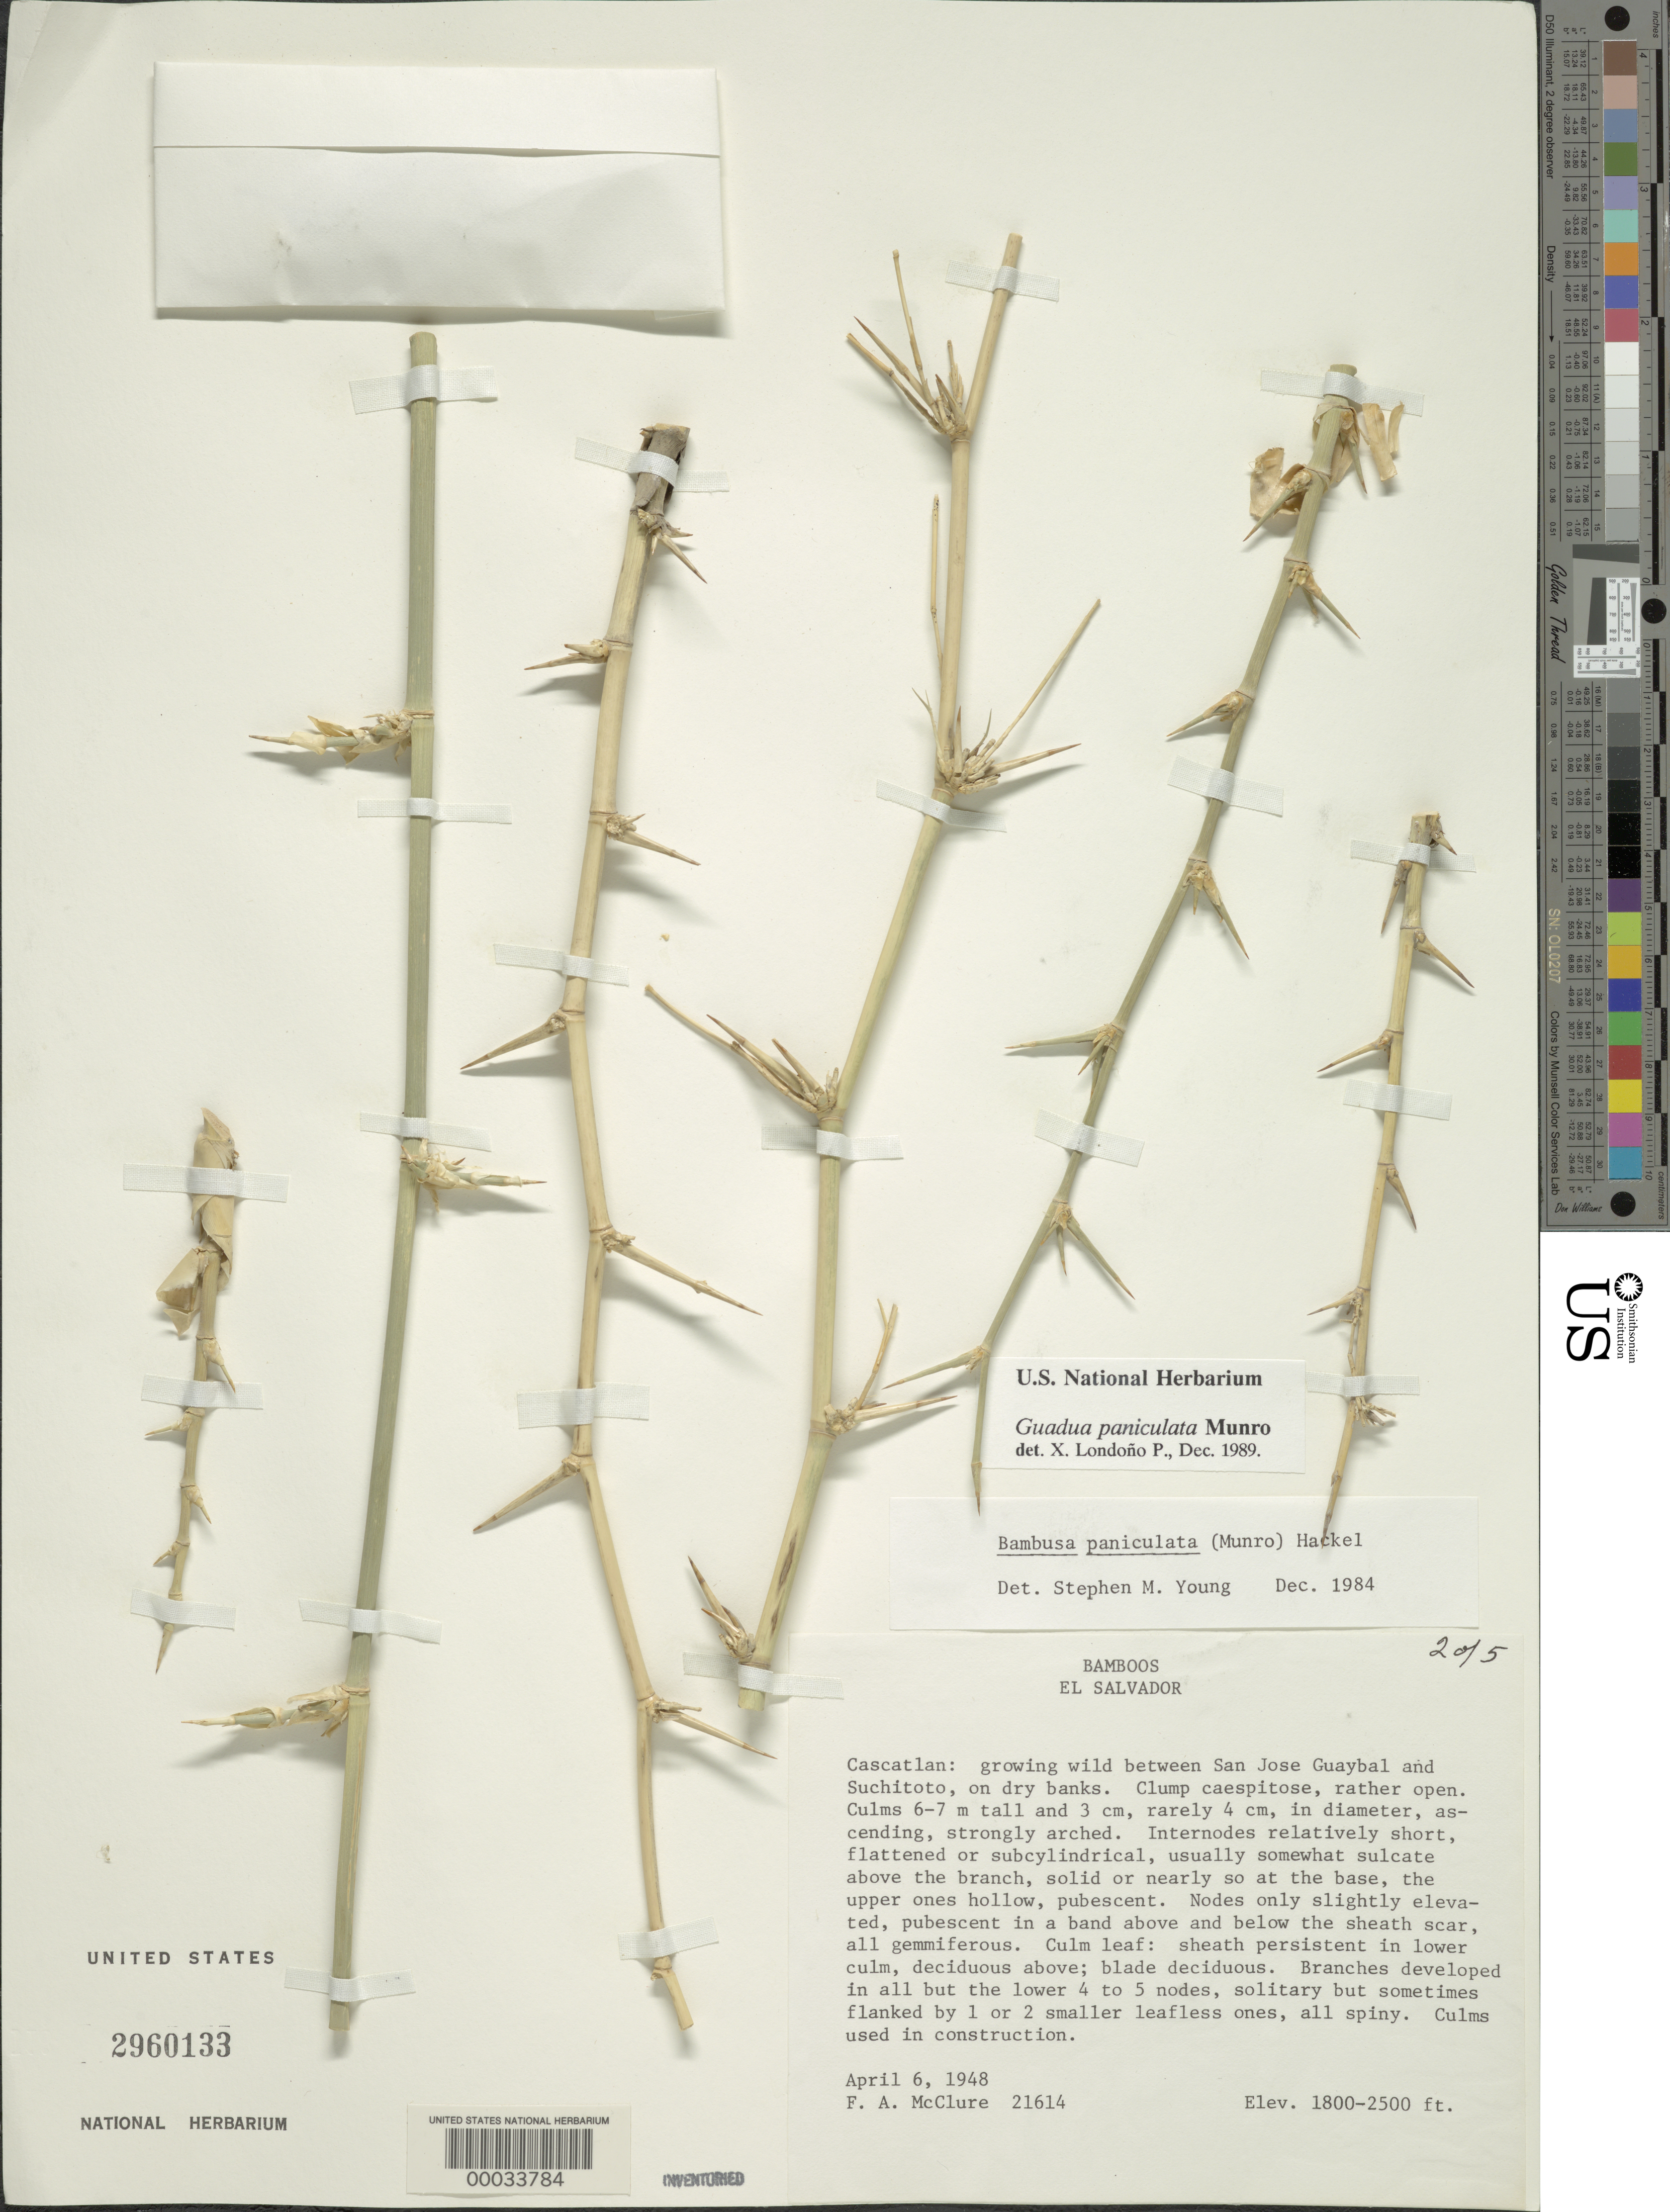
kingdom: Plantae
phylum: Tracheophyta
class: Liliopsida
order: Poales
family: Poaceae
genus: Guadua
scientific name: Guadua refracta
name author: Munro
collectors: F. A. McClure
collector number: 21614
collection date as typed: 06 Apr 1948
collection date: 1948-04-06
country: El Salvador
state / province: Cuscatlán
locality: San Jose Guaybal, Suchitoto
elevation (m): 549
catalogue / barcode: US 2960133